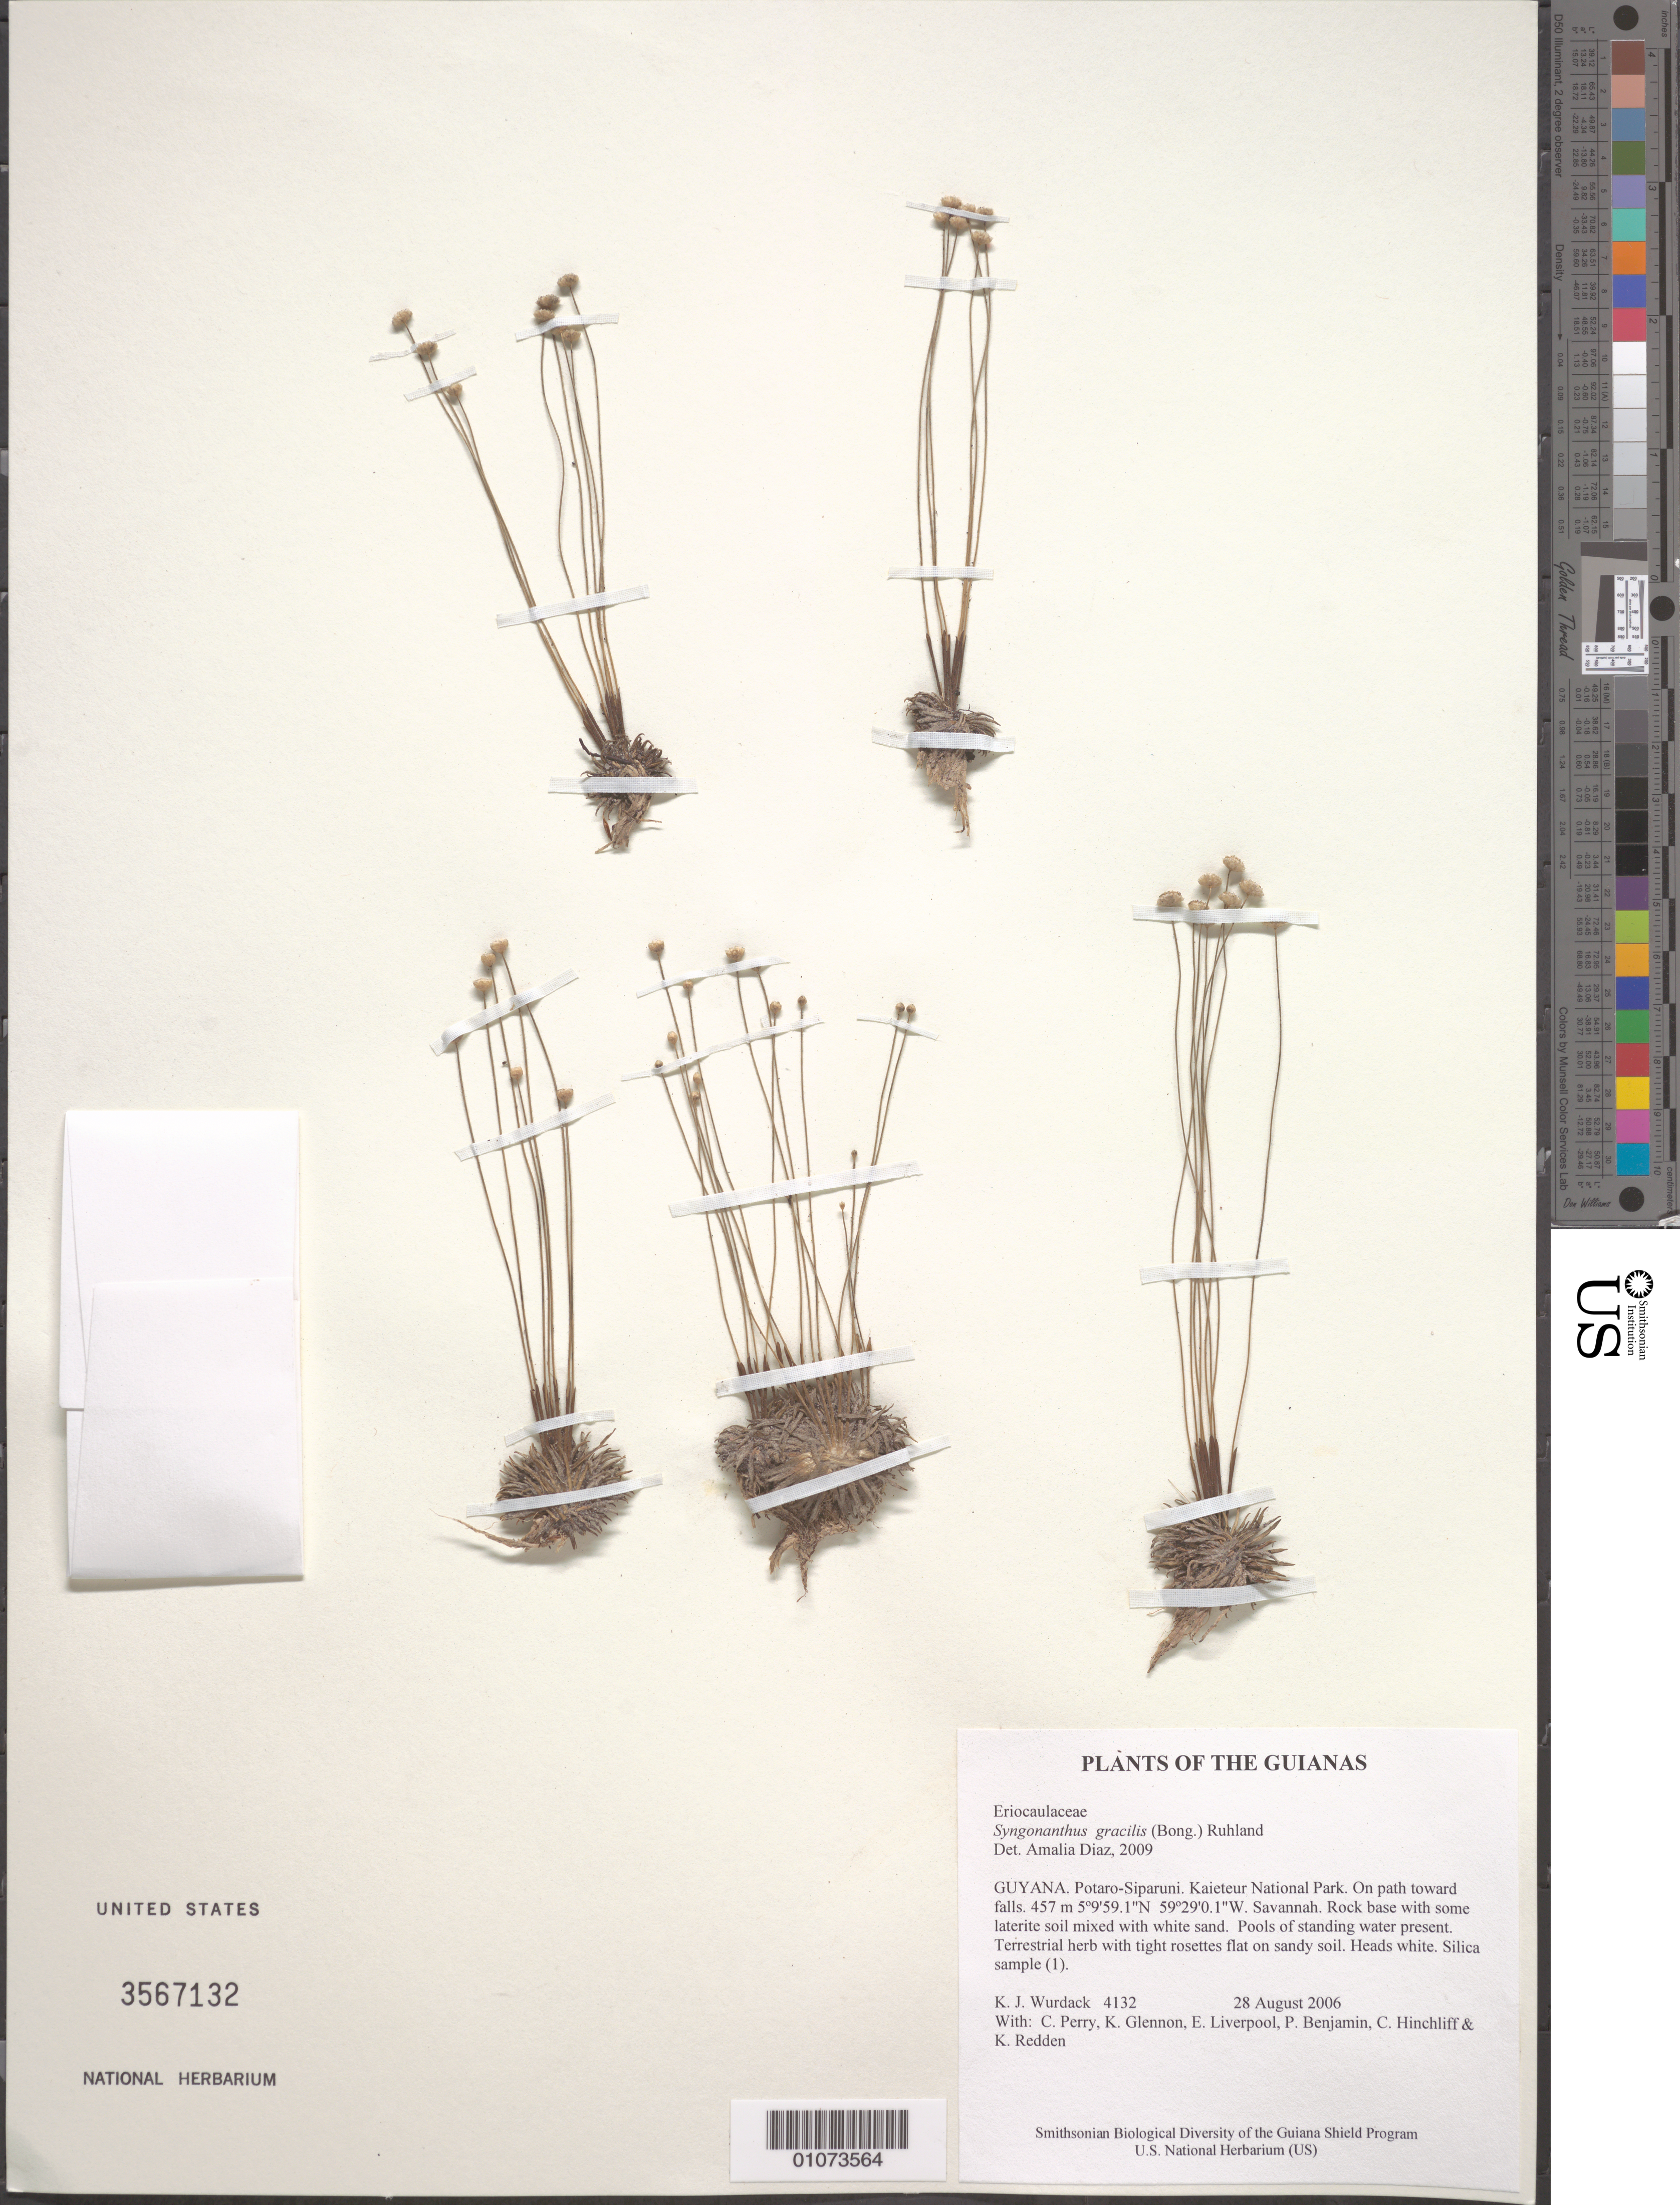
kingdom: Plantae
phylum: Tracheophyta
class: Liliopsida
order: Poales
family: Eriocaulaceae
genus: Syngonanthus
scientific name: Syngonanthus gracilis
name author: (Bong.) Ruhland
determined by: Diaz, Amalia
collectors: K. Wurdack, C. Perry, K. Glennon, E. Liverpool, P. Benjamin, C. E. Hinchliff & K. M. Redden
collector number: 4132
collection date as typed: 28 August 2006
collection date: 2006-08-28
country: Guyana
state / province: Potaro-Siparuni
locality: Kaieteur National Park. On path toward falls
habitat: Savanna. Rock base with some laterite soil mixed with white sand. Pools of standing water present.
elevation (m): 457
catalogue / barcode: US 3567132